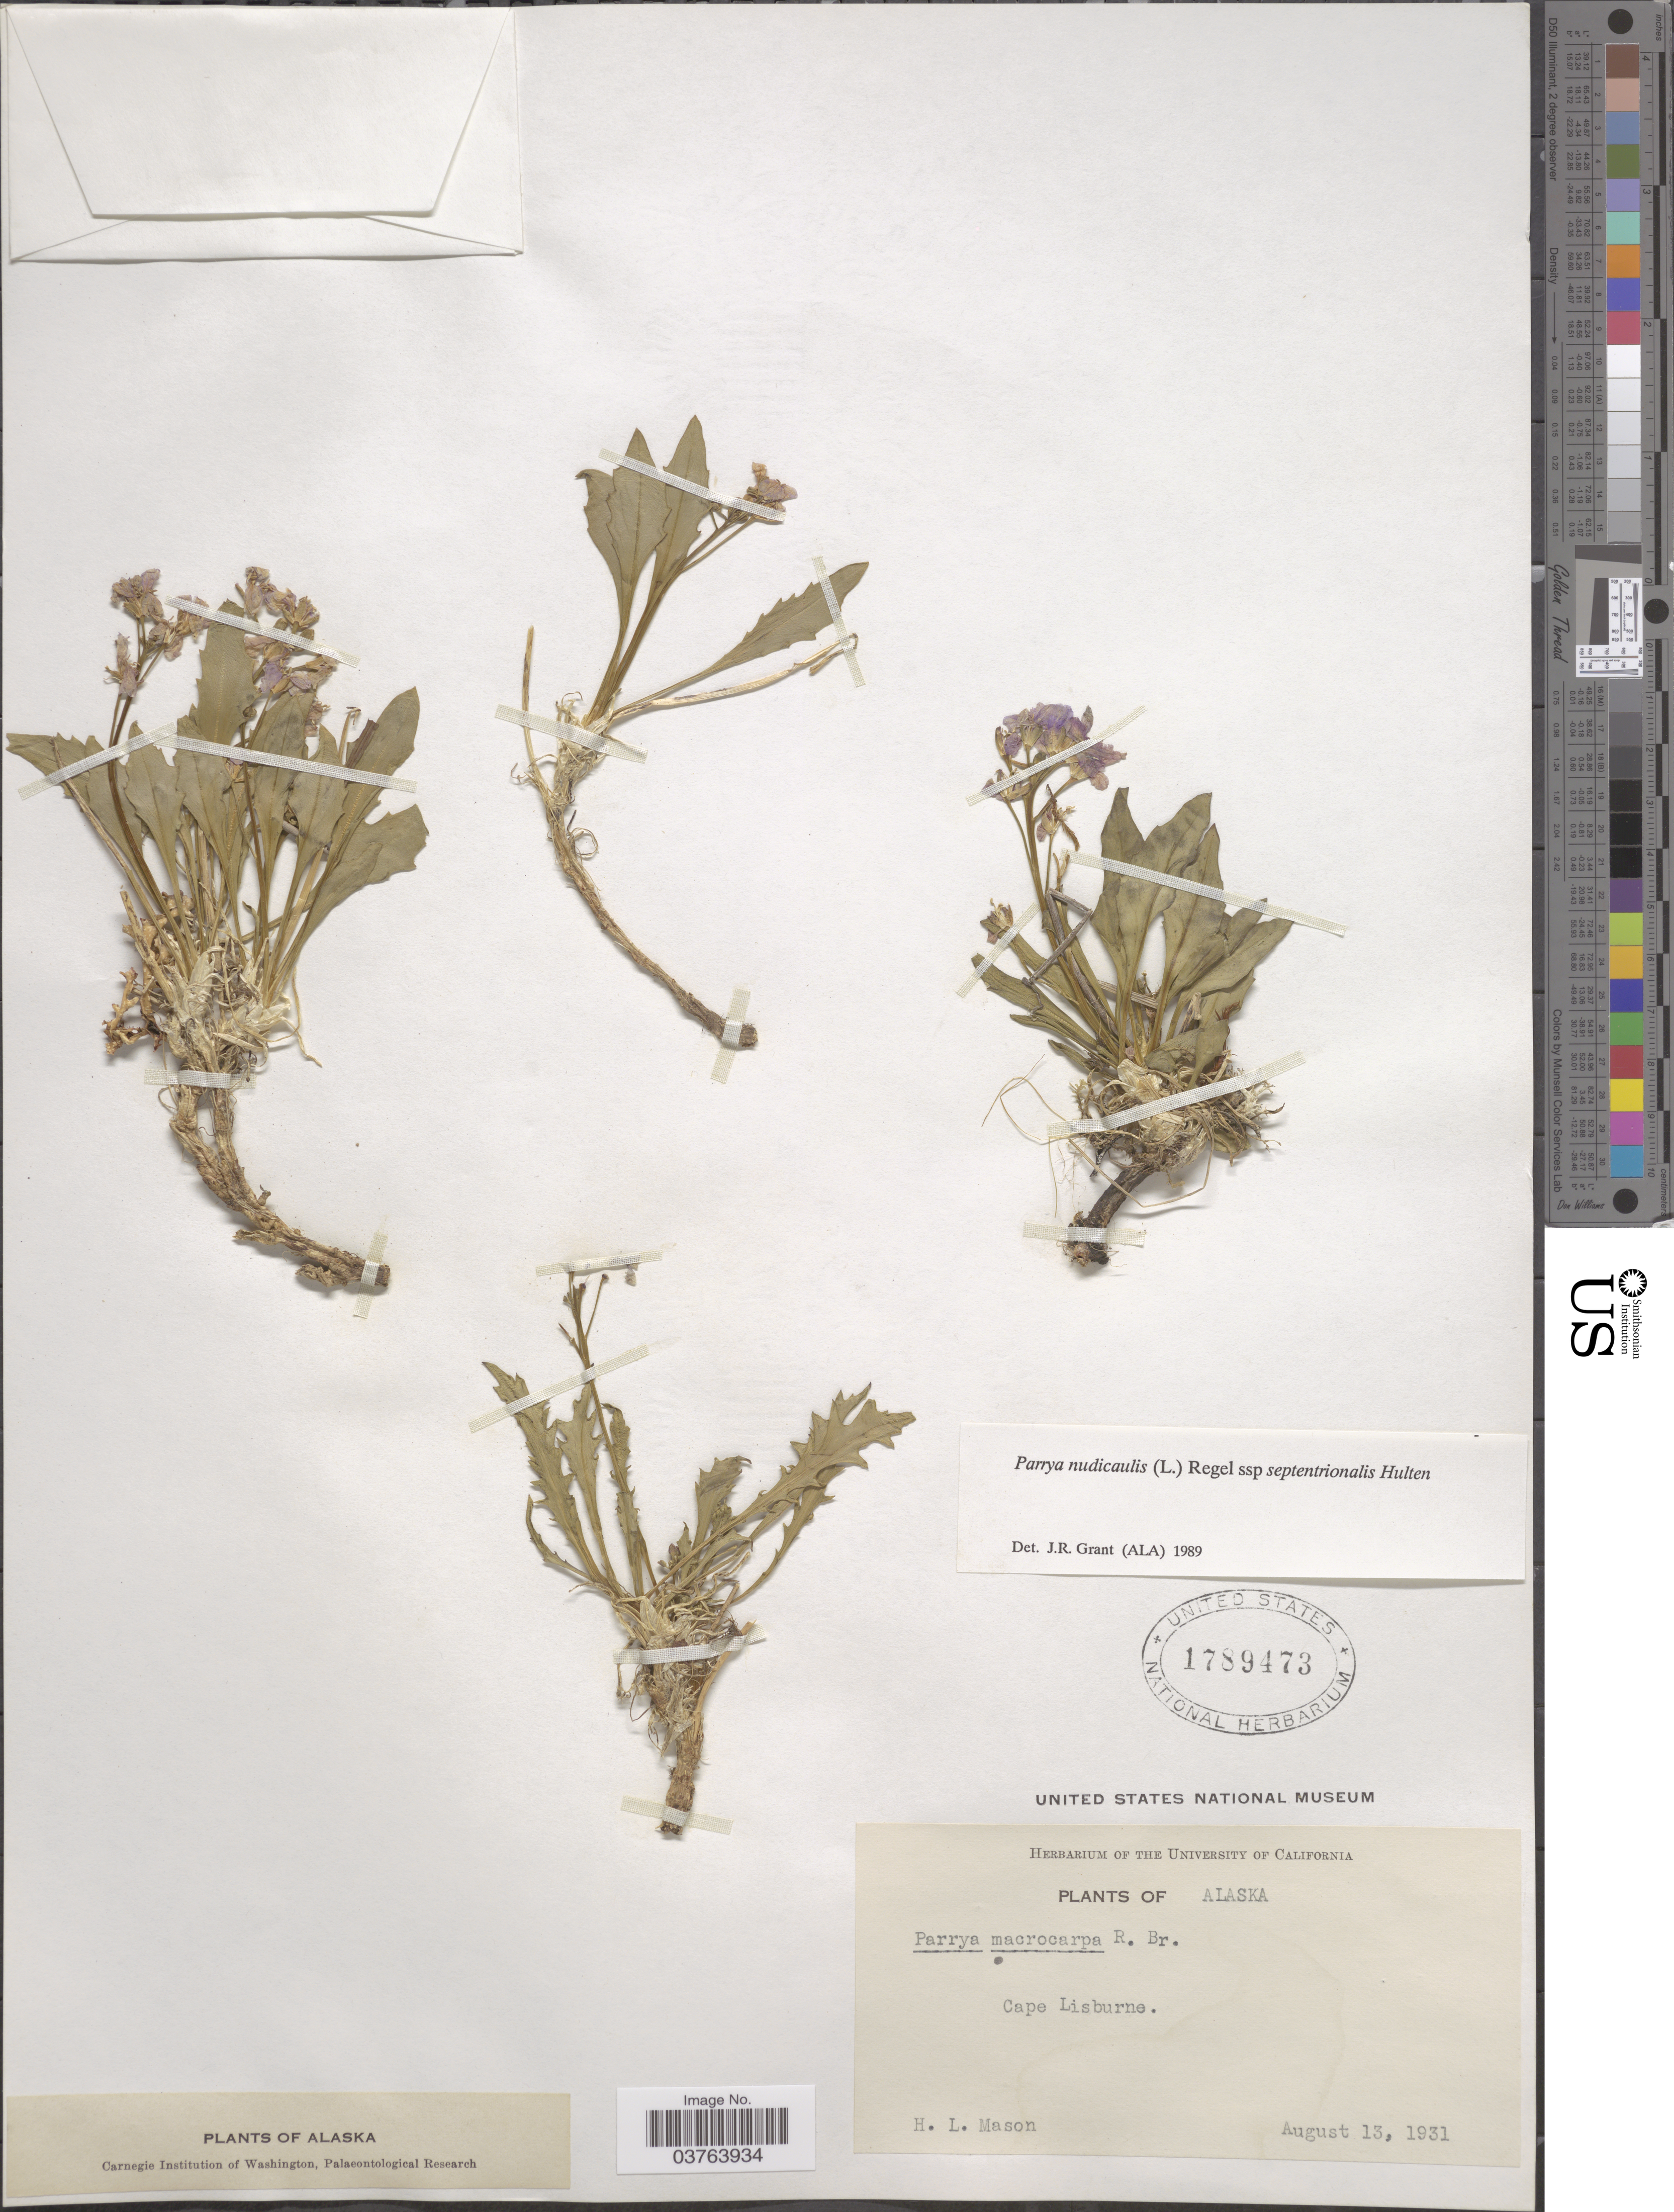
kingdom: Plantae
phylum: Tracheophyta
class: Magnoliopsida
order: Brassicales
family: Brassicaceae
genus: Parrya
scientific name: Parrya nudicaulis subsp. septentrionalis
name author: Hultén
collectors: H. L. Mason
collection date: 1931-08-13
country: United States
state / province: Alaska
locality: Cape Lisburne.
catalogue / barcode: US 1789473